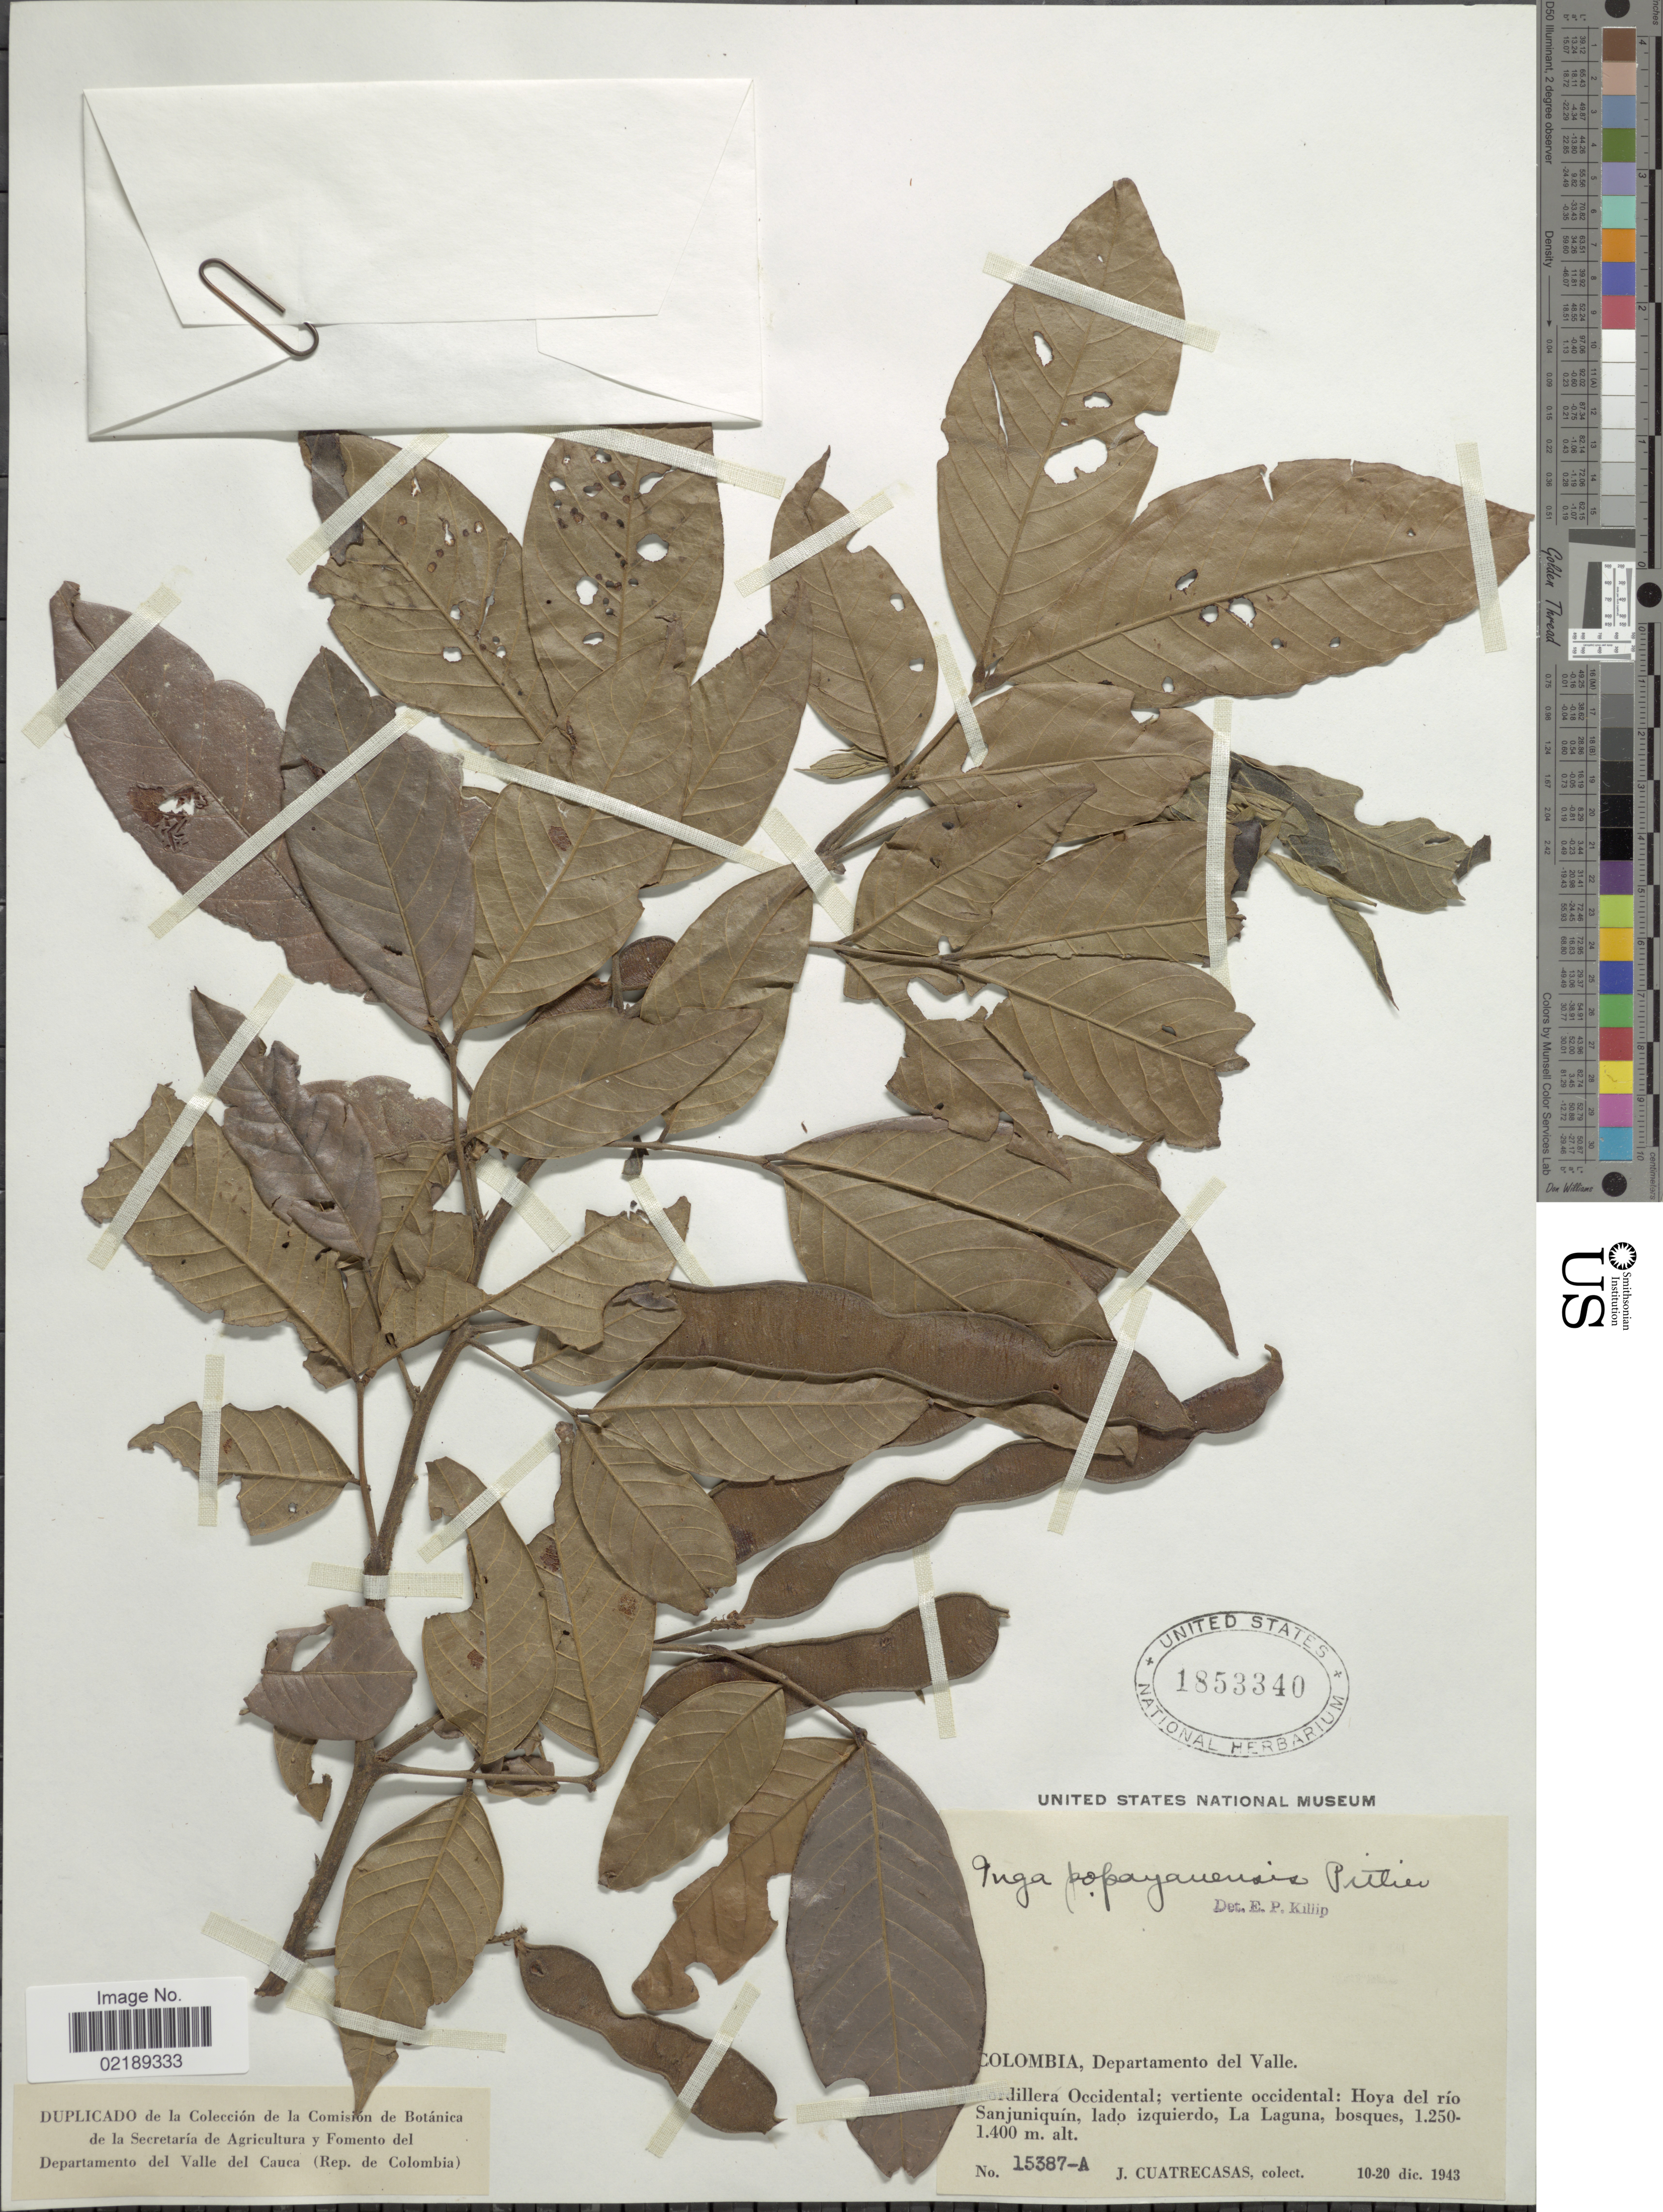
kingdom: Plantae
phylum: Tracheophyta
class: Magnoliopsida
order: Fabales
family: Fabaceae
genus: Inga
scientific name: Inga punctata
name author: Willd.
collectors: J. Cuatrecasas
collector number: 1538-A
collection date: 1943-12-10/1943-12-20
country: Colombia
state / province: Valle del Cauca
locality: Valle, Cordillera Occidental; vertiente occidental: Hoya del rio Sanjuniquin, lado izquierdo, La Laguna.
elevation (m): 1250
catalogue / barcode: US 1853340